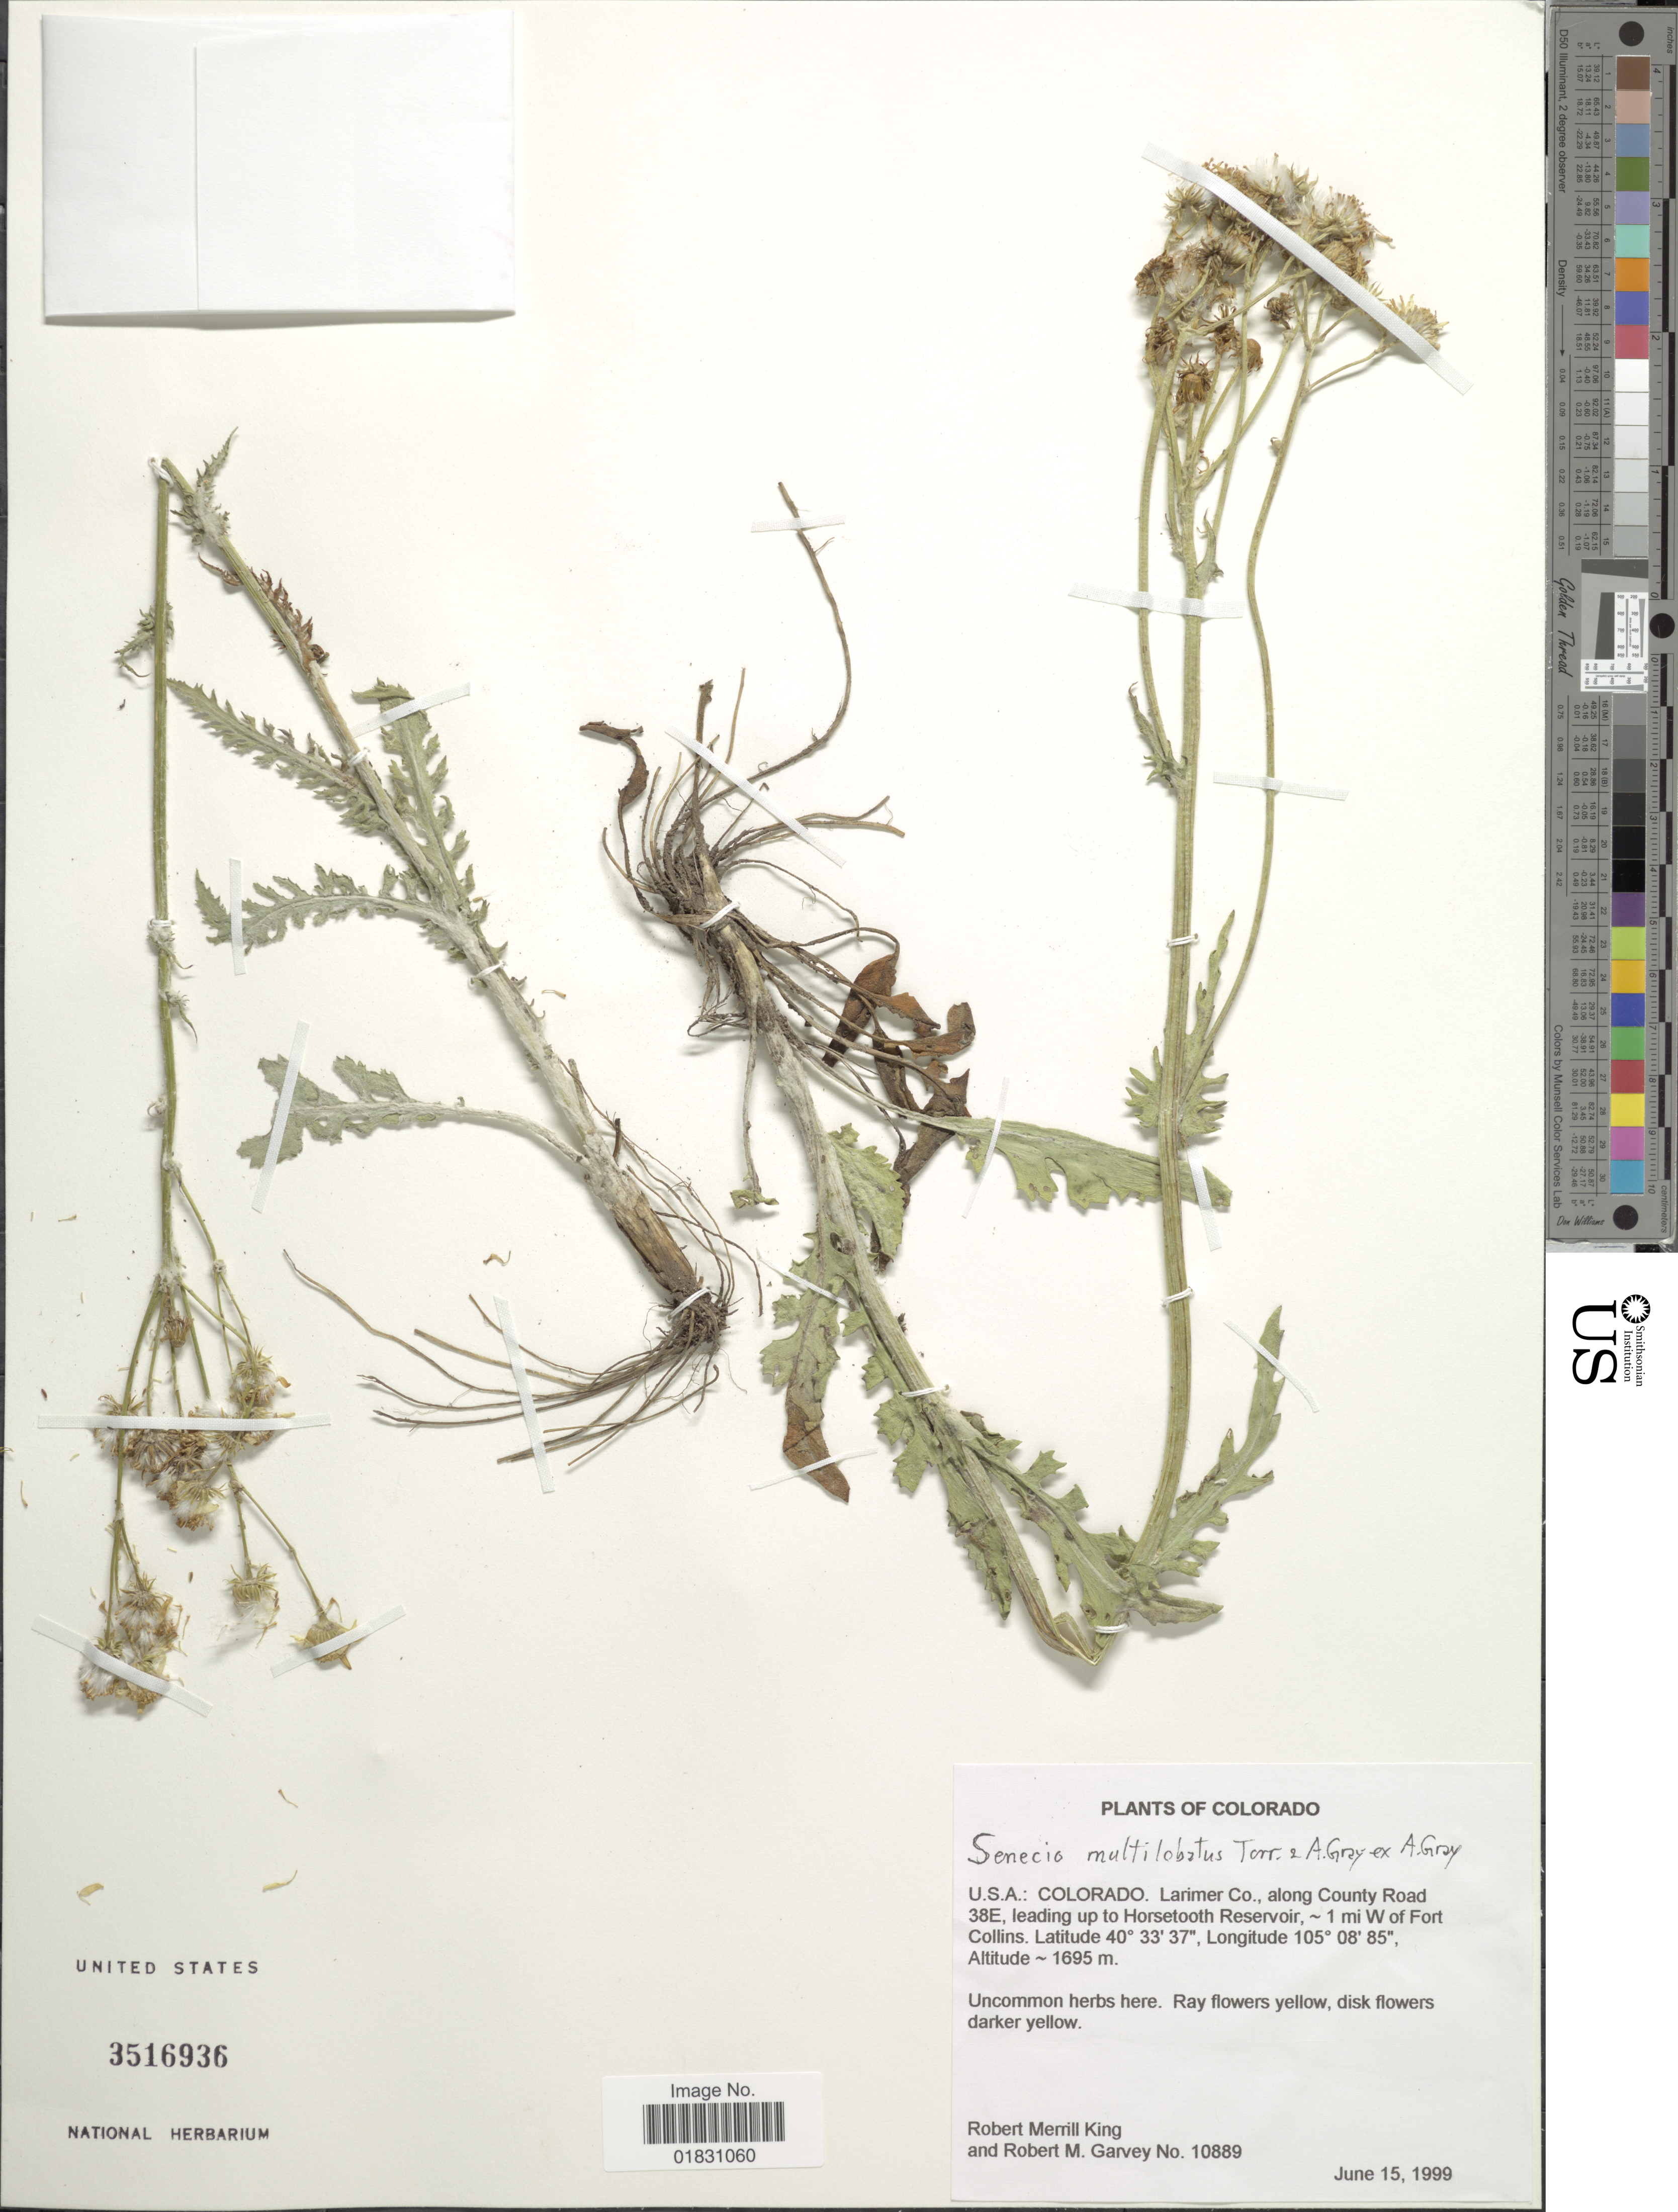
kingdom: Plantae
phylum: Tracheophyta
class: Magnoliopsida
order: Asterales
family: Asteraceae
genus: Packera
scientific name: Packera multilobata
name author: (Torr. & A. Gray) W.A. Weber & Á. Löve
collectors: R. M. King & R. Garvey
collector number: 10889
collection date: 1999-06-15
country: United States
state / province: Colorado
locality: Larimer Co., along County Road 38E, leading up to Horsetooth Reservoir, 1 mi W of Fort Collins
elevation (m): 1695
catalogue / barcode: US 3516936